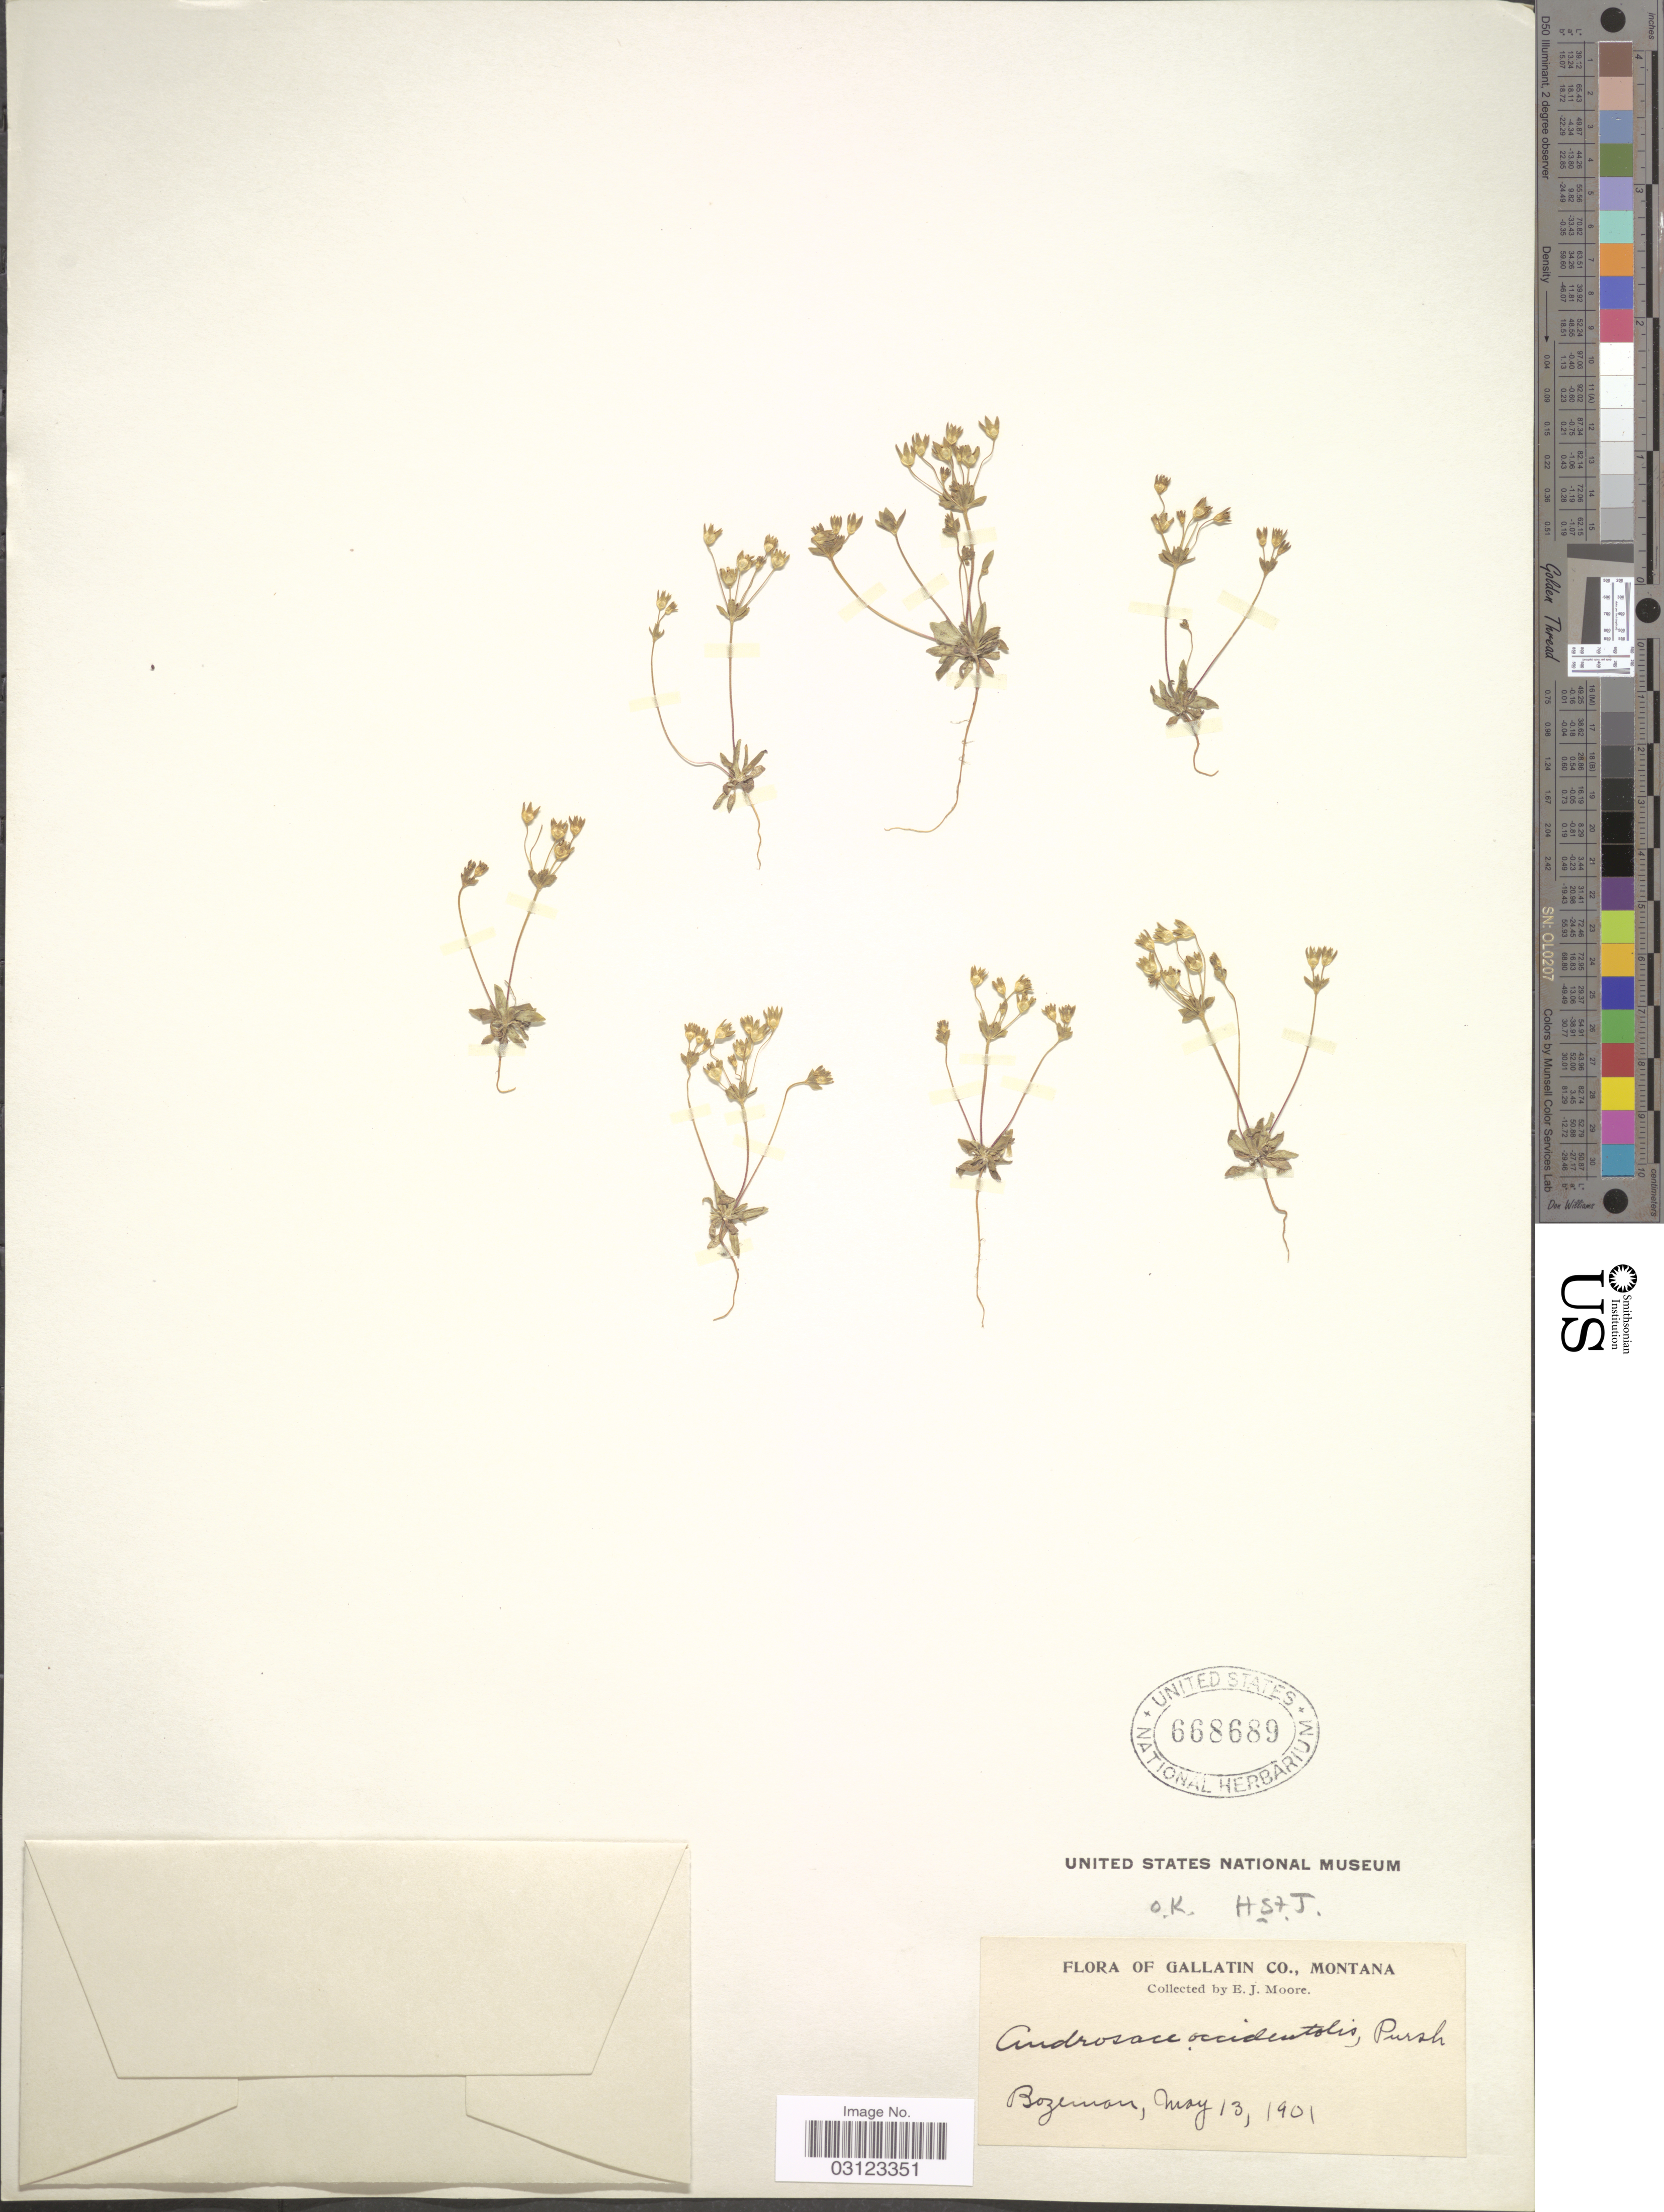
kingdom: Plantae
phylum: Tracheophyta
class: Magnoliopsida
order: Ericales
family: Primulaceae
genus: Androsace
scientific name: Androsace occidentalis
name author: (Pursh) Pursh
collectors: E. Moore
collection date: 1901-05-13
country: United States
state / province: Montana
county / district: Gallatin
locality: Bozeman.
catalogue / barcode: US 668689